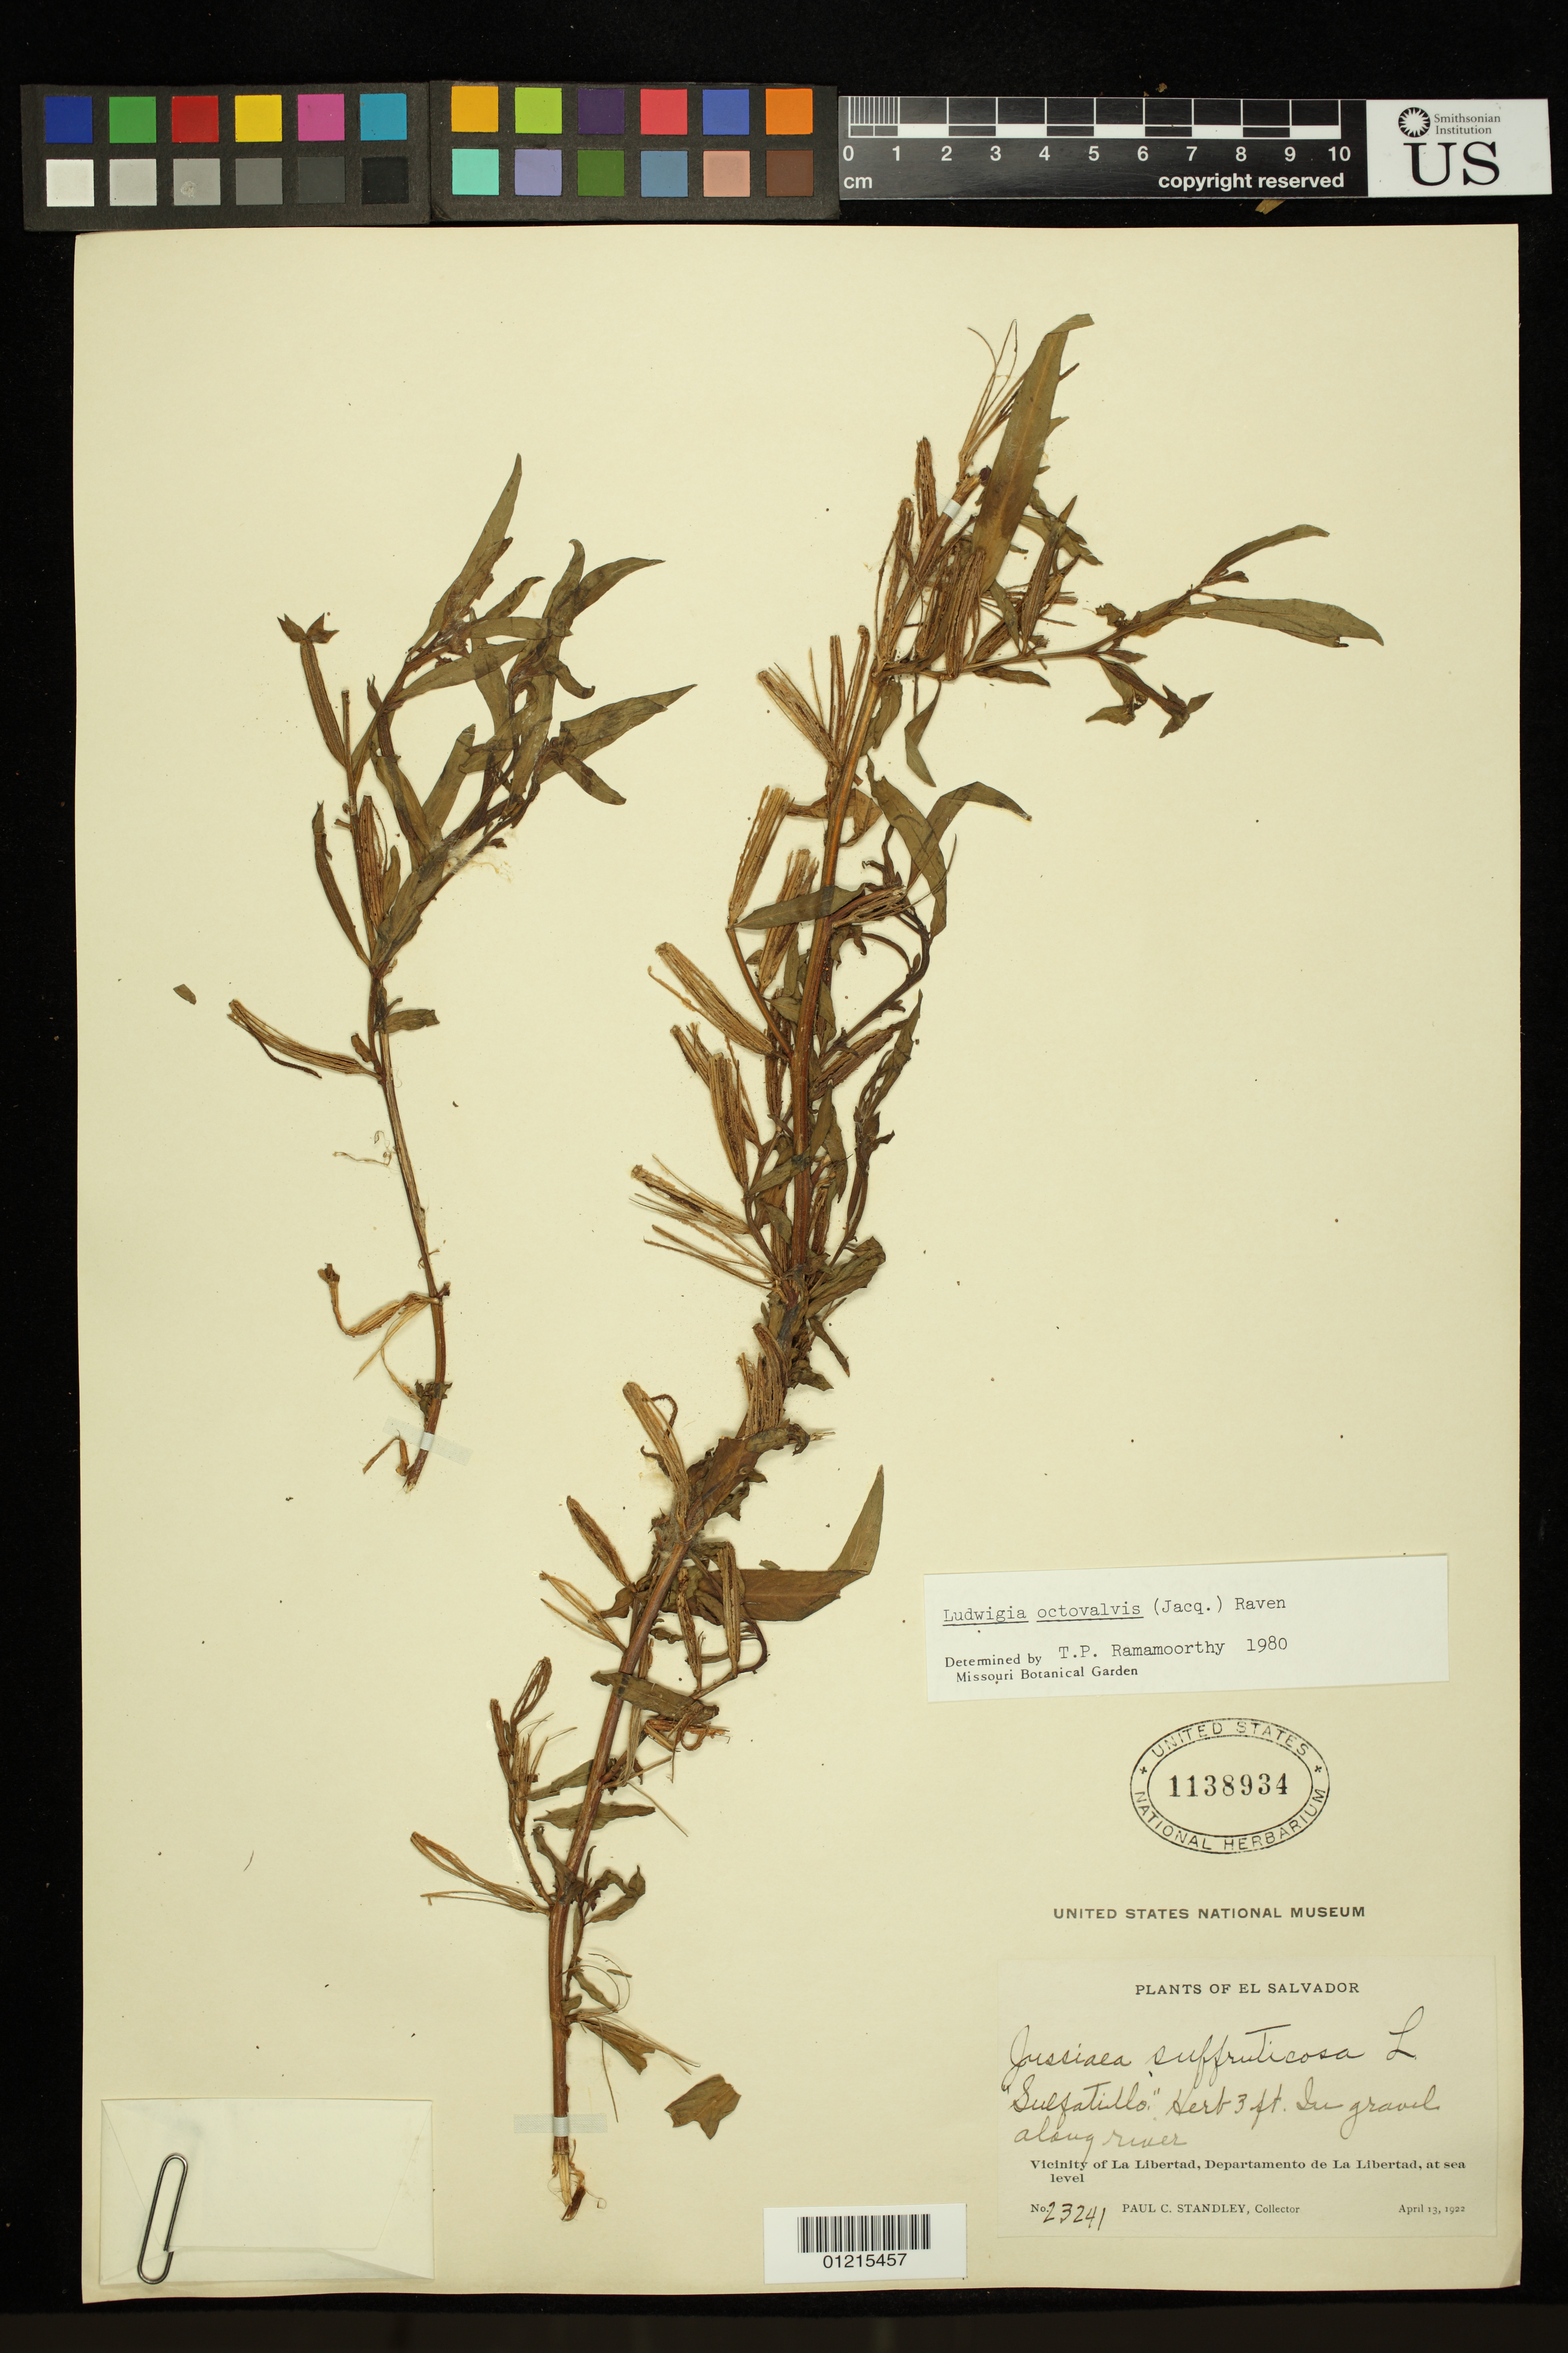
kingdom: Plantae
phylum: Tracheophyta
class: Magnoliopsida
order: Myrtales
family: Onagraceae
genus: Ludwigia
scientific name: Ludwigia octovalvis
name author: (Jacq.) P.H. Raven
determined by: Ramamoorthy, T. P.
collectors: P. C. Standley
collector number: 23241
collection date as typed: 13 Apr 1922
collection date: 1922-04-13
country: El Salvador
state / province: La Libertad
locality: Vicinity of La Libertad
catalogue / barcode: US 1138934